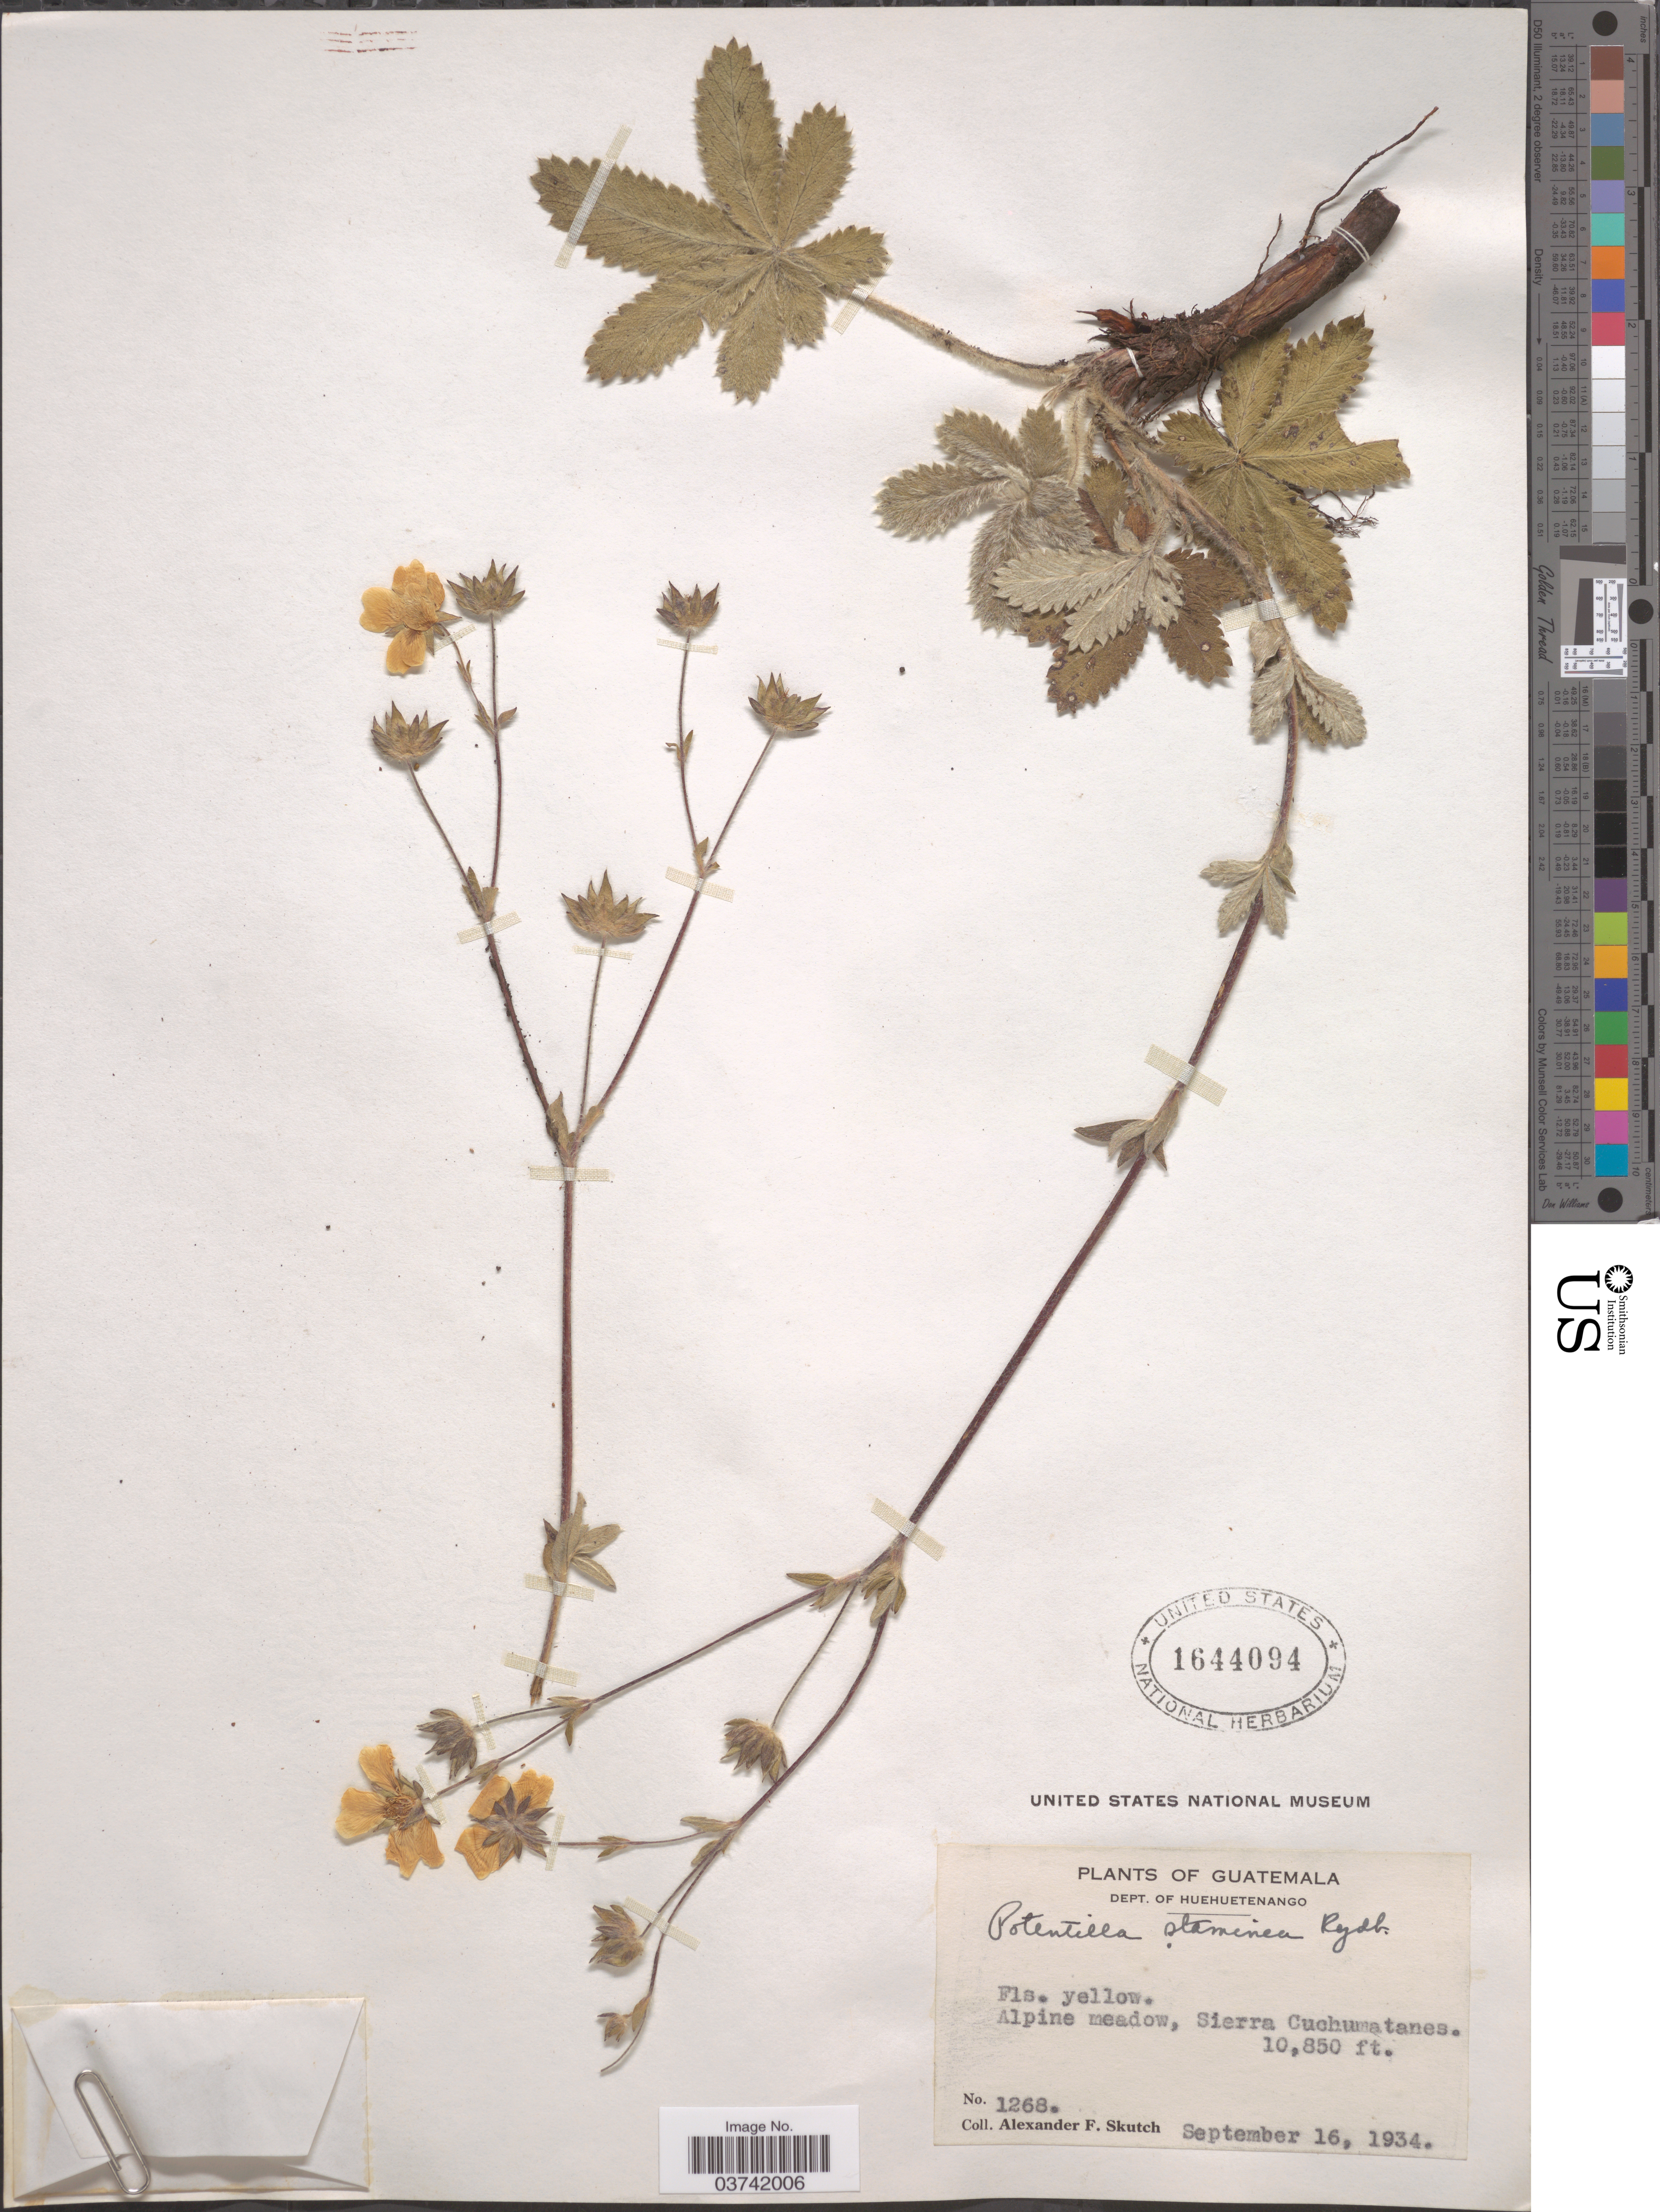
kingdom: Plantae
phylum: Tracheophyta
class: Magnoliopsida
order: Rosales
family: Rosaceae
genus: Potentilla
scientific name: Potentilla staminea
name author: Rydb.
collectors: A. F. Skutch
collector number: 1268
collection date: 1934-09-16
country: Guatemala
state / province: Huehuetenango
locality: Dept. of Huehuetenango. Sierra Cuchumatanes.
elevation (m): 3307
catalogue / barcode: US 1644094